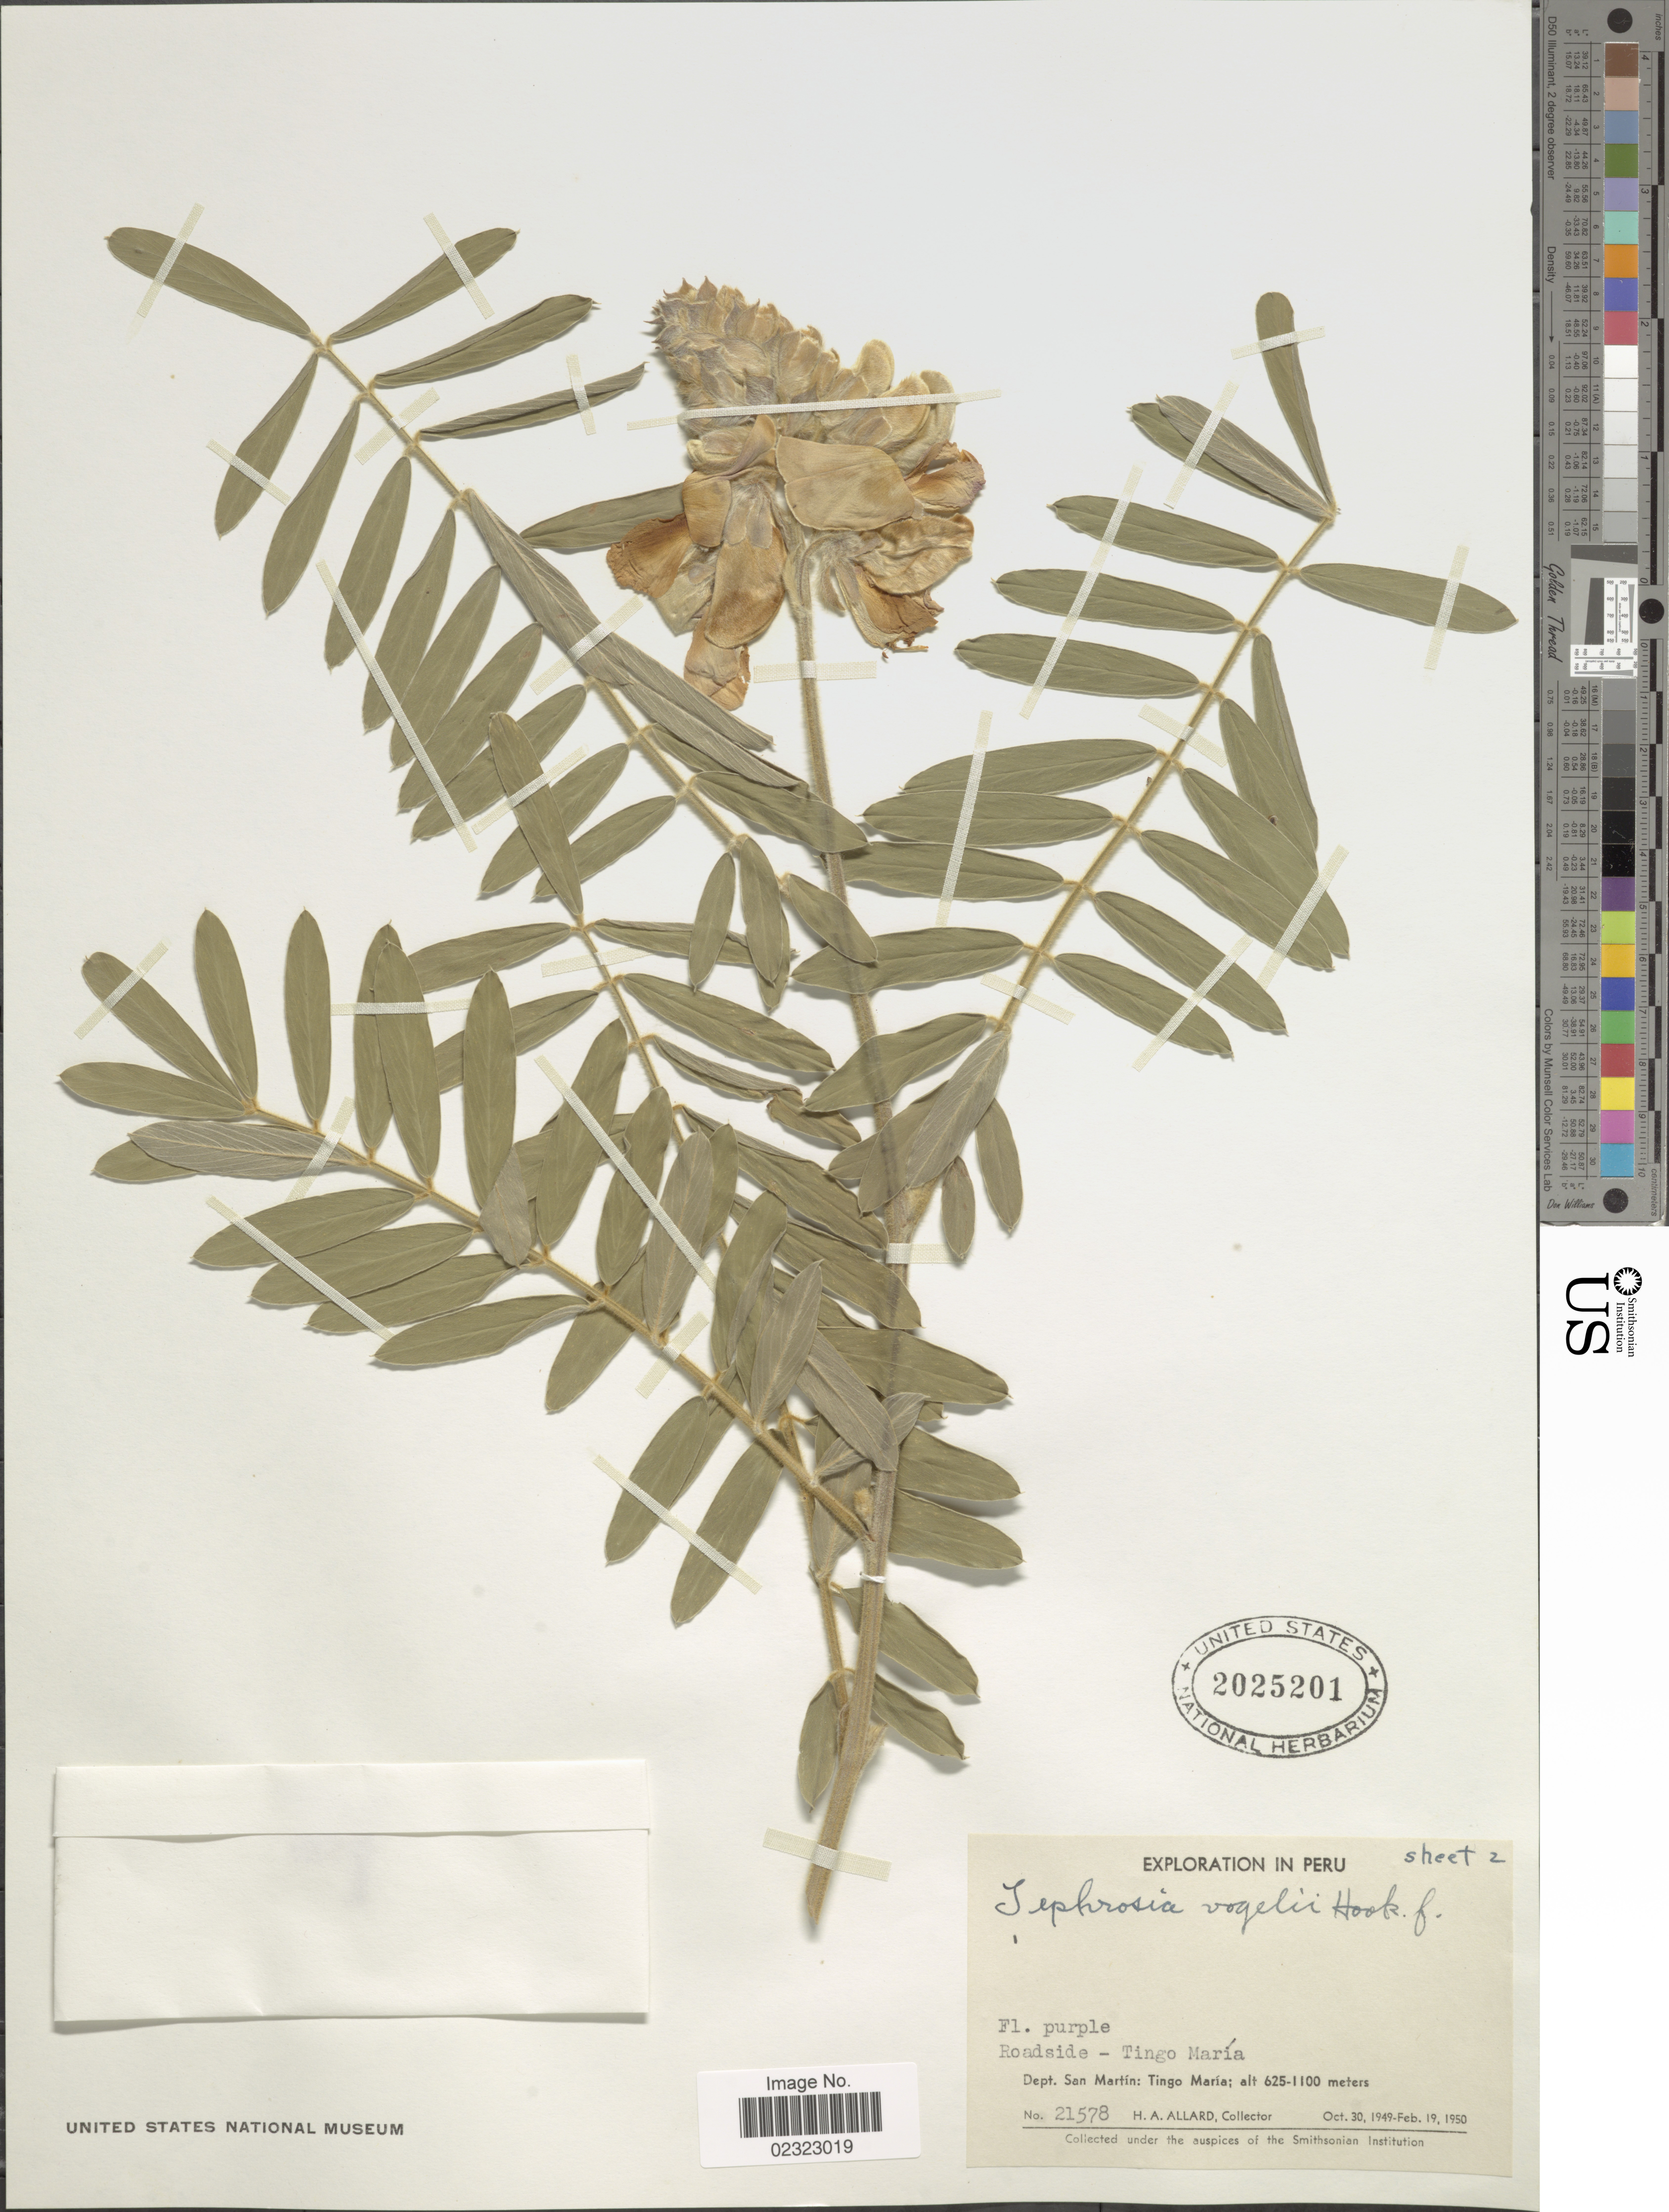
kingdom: Plantae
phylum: Tracheophyta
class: Magnoliopsida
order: Fabales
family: Fabaceae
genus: Tephrosia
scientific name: Tephrosia vogelii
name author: Hook. f.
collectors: H. A. Allard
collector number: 21578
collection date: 1949-10-30/1950-02-19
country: Peru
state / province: San Martín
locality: Tingo María. Tingo María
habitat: roadside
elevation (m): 625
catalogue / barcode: US 2025201